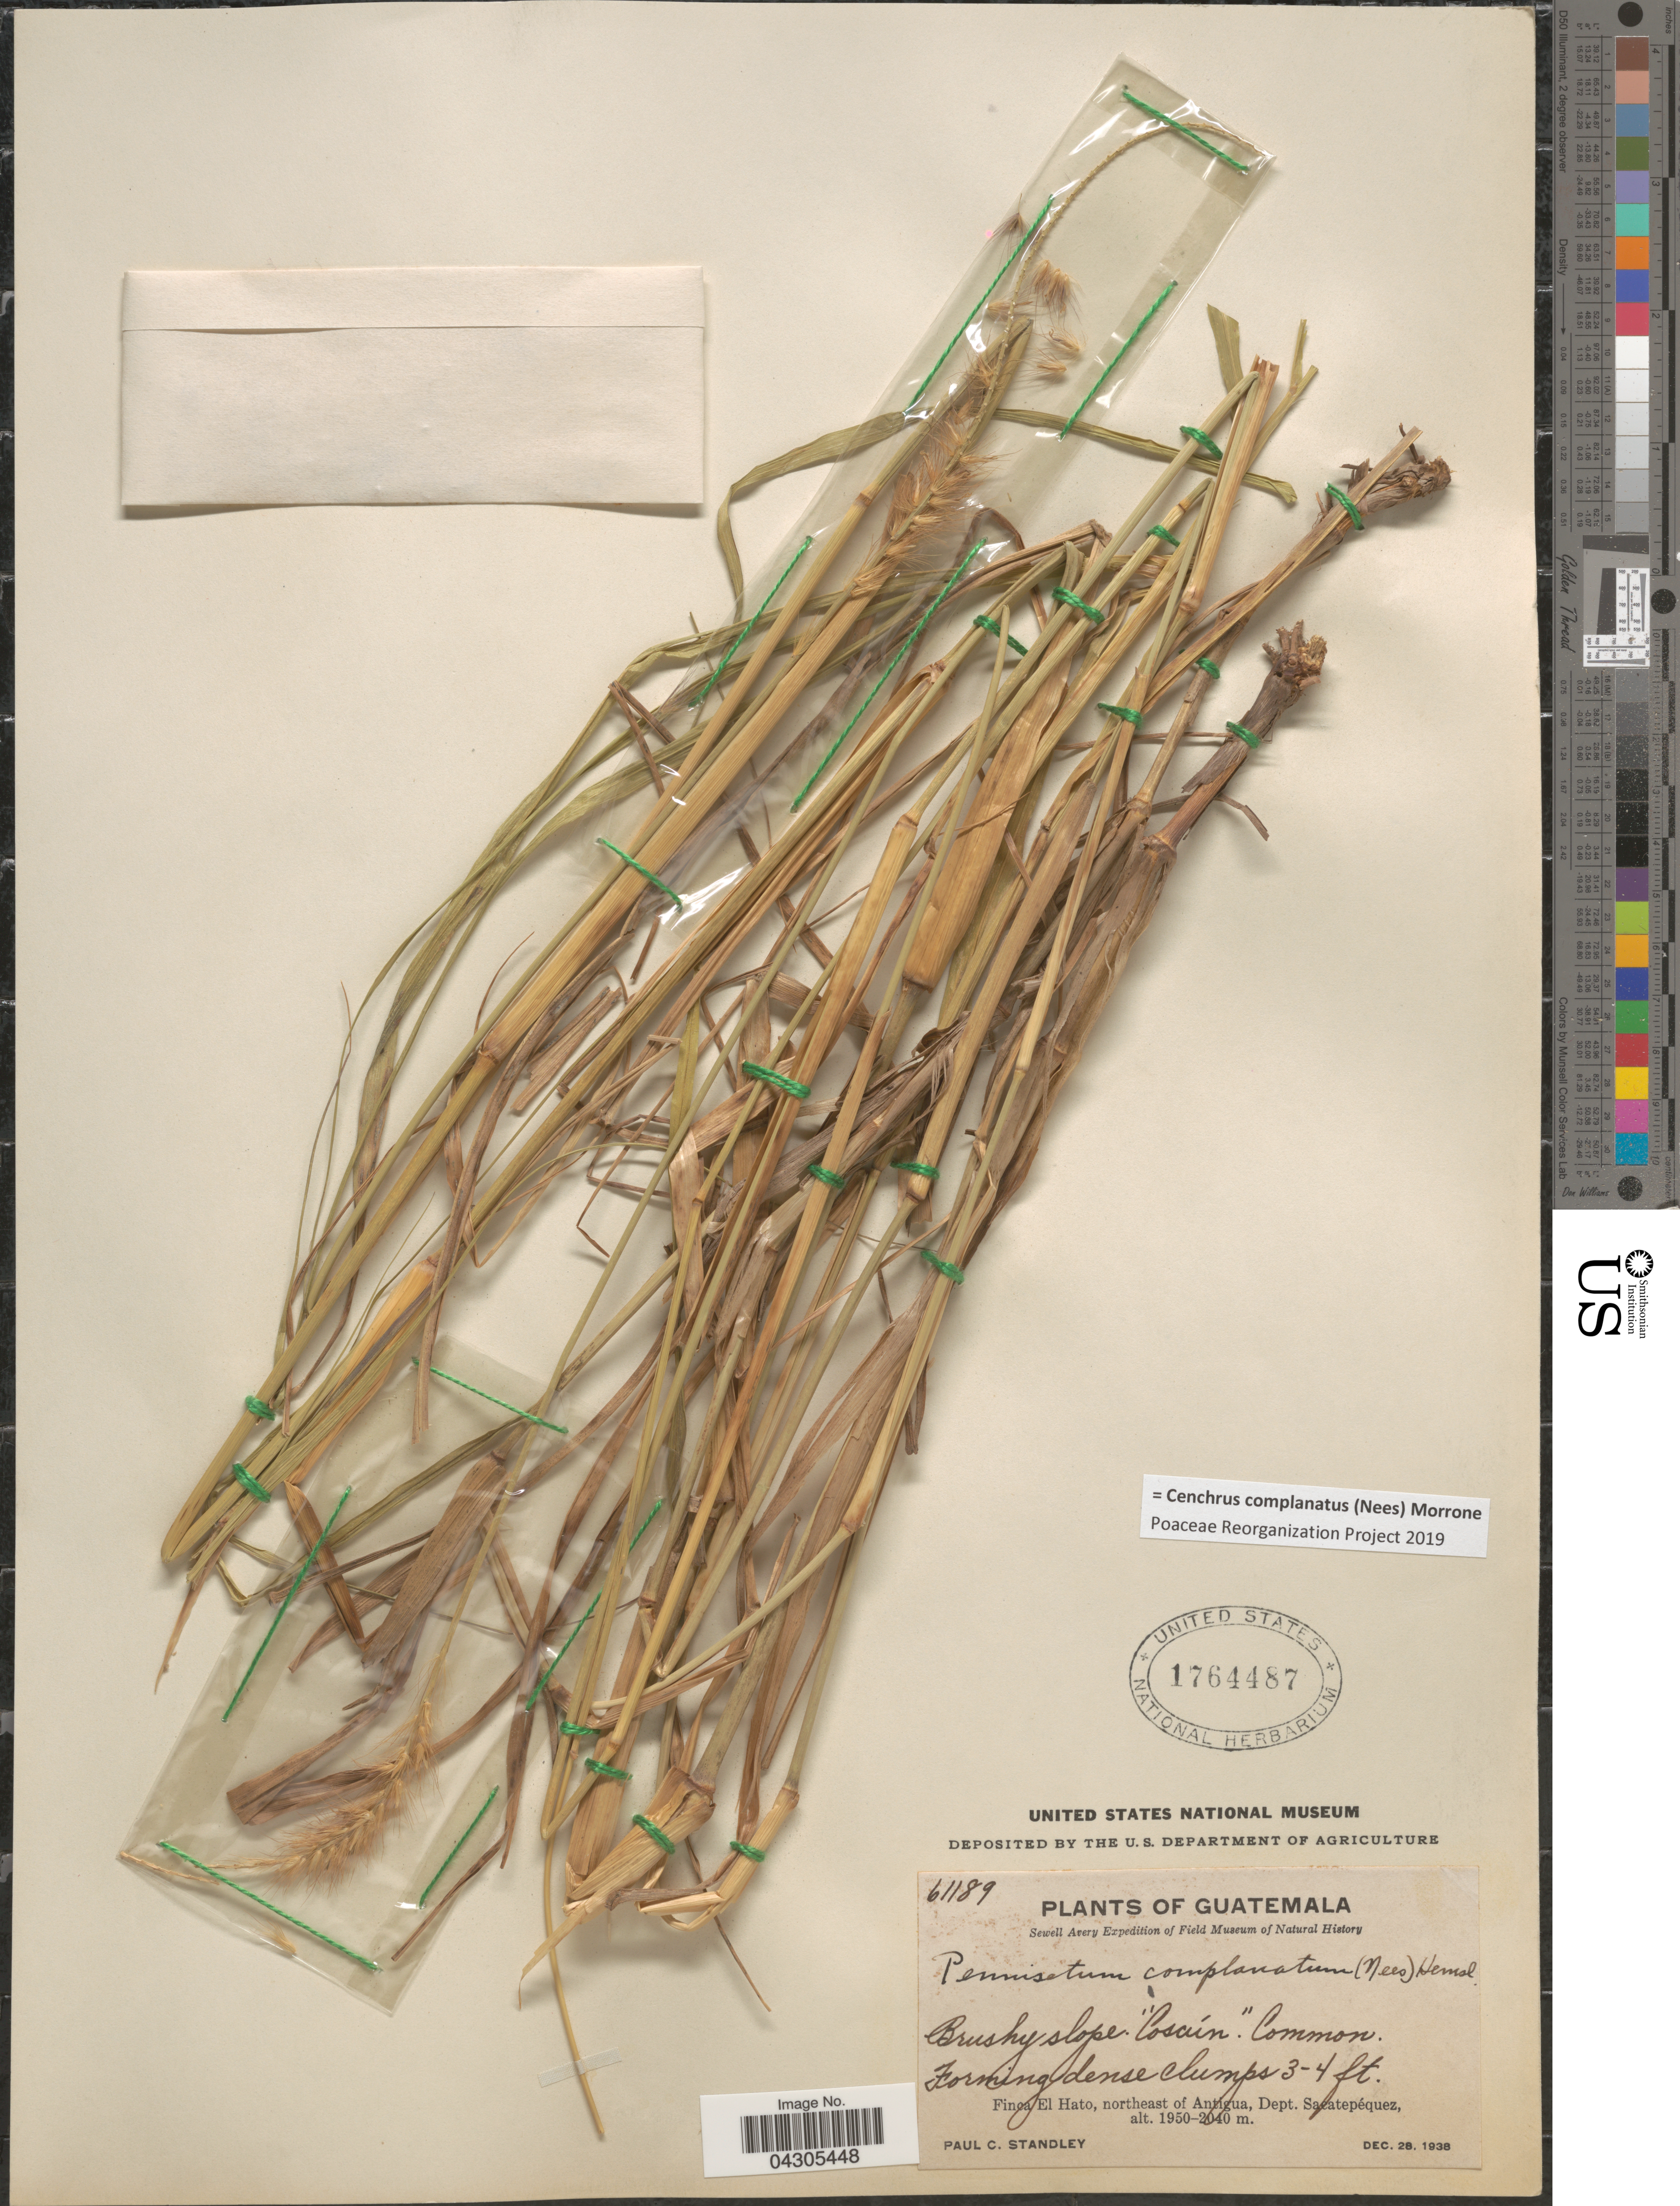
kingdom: Plantae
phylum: Tracheophyta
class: Liliopsida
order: Poales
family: Poaceae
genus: Cenchrus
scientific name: Cenchrus complanatus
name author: (Nees) Morrone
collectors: P. C. Standley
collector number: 61189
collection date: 1938-12-28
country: Guatemala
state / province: Sacatepequez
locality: Sewell Avery Expedition. Finca El Hato, northeast of Antigua, Dept. Sacatepéquez.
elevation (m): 1950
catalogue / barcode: US 1764487